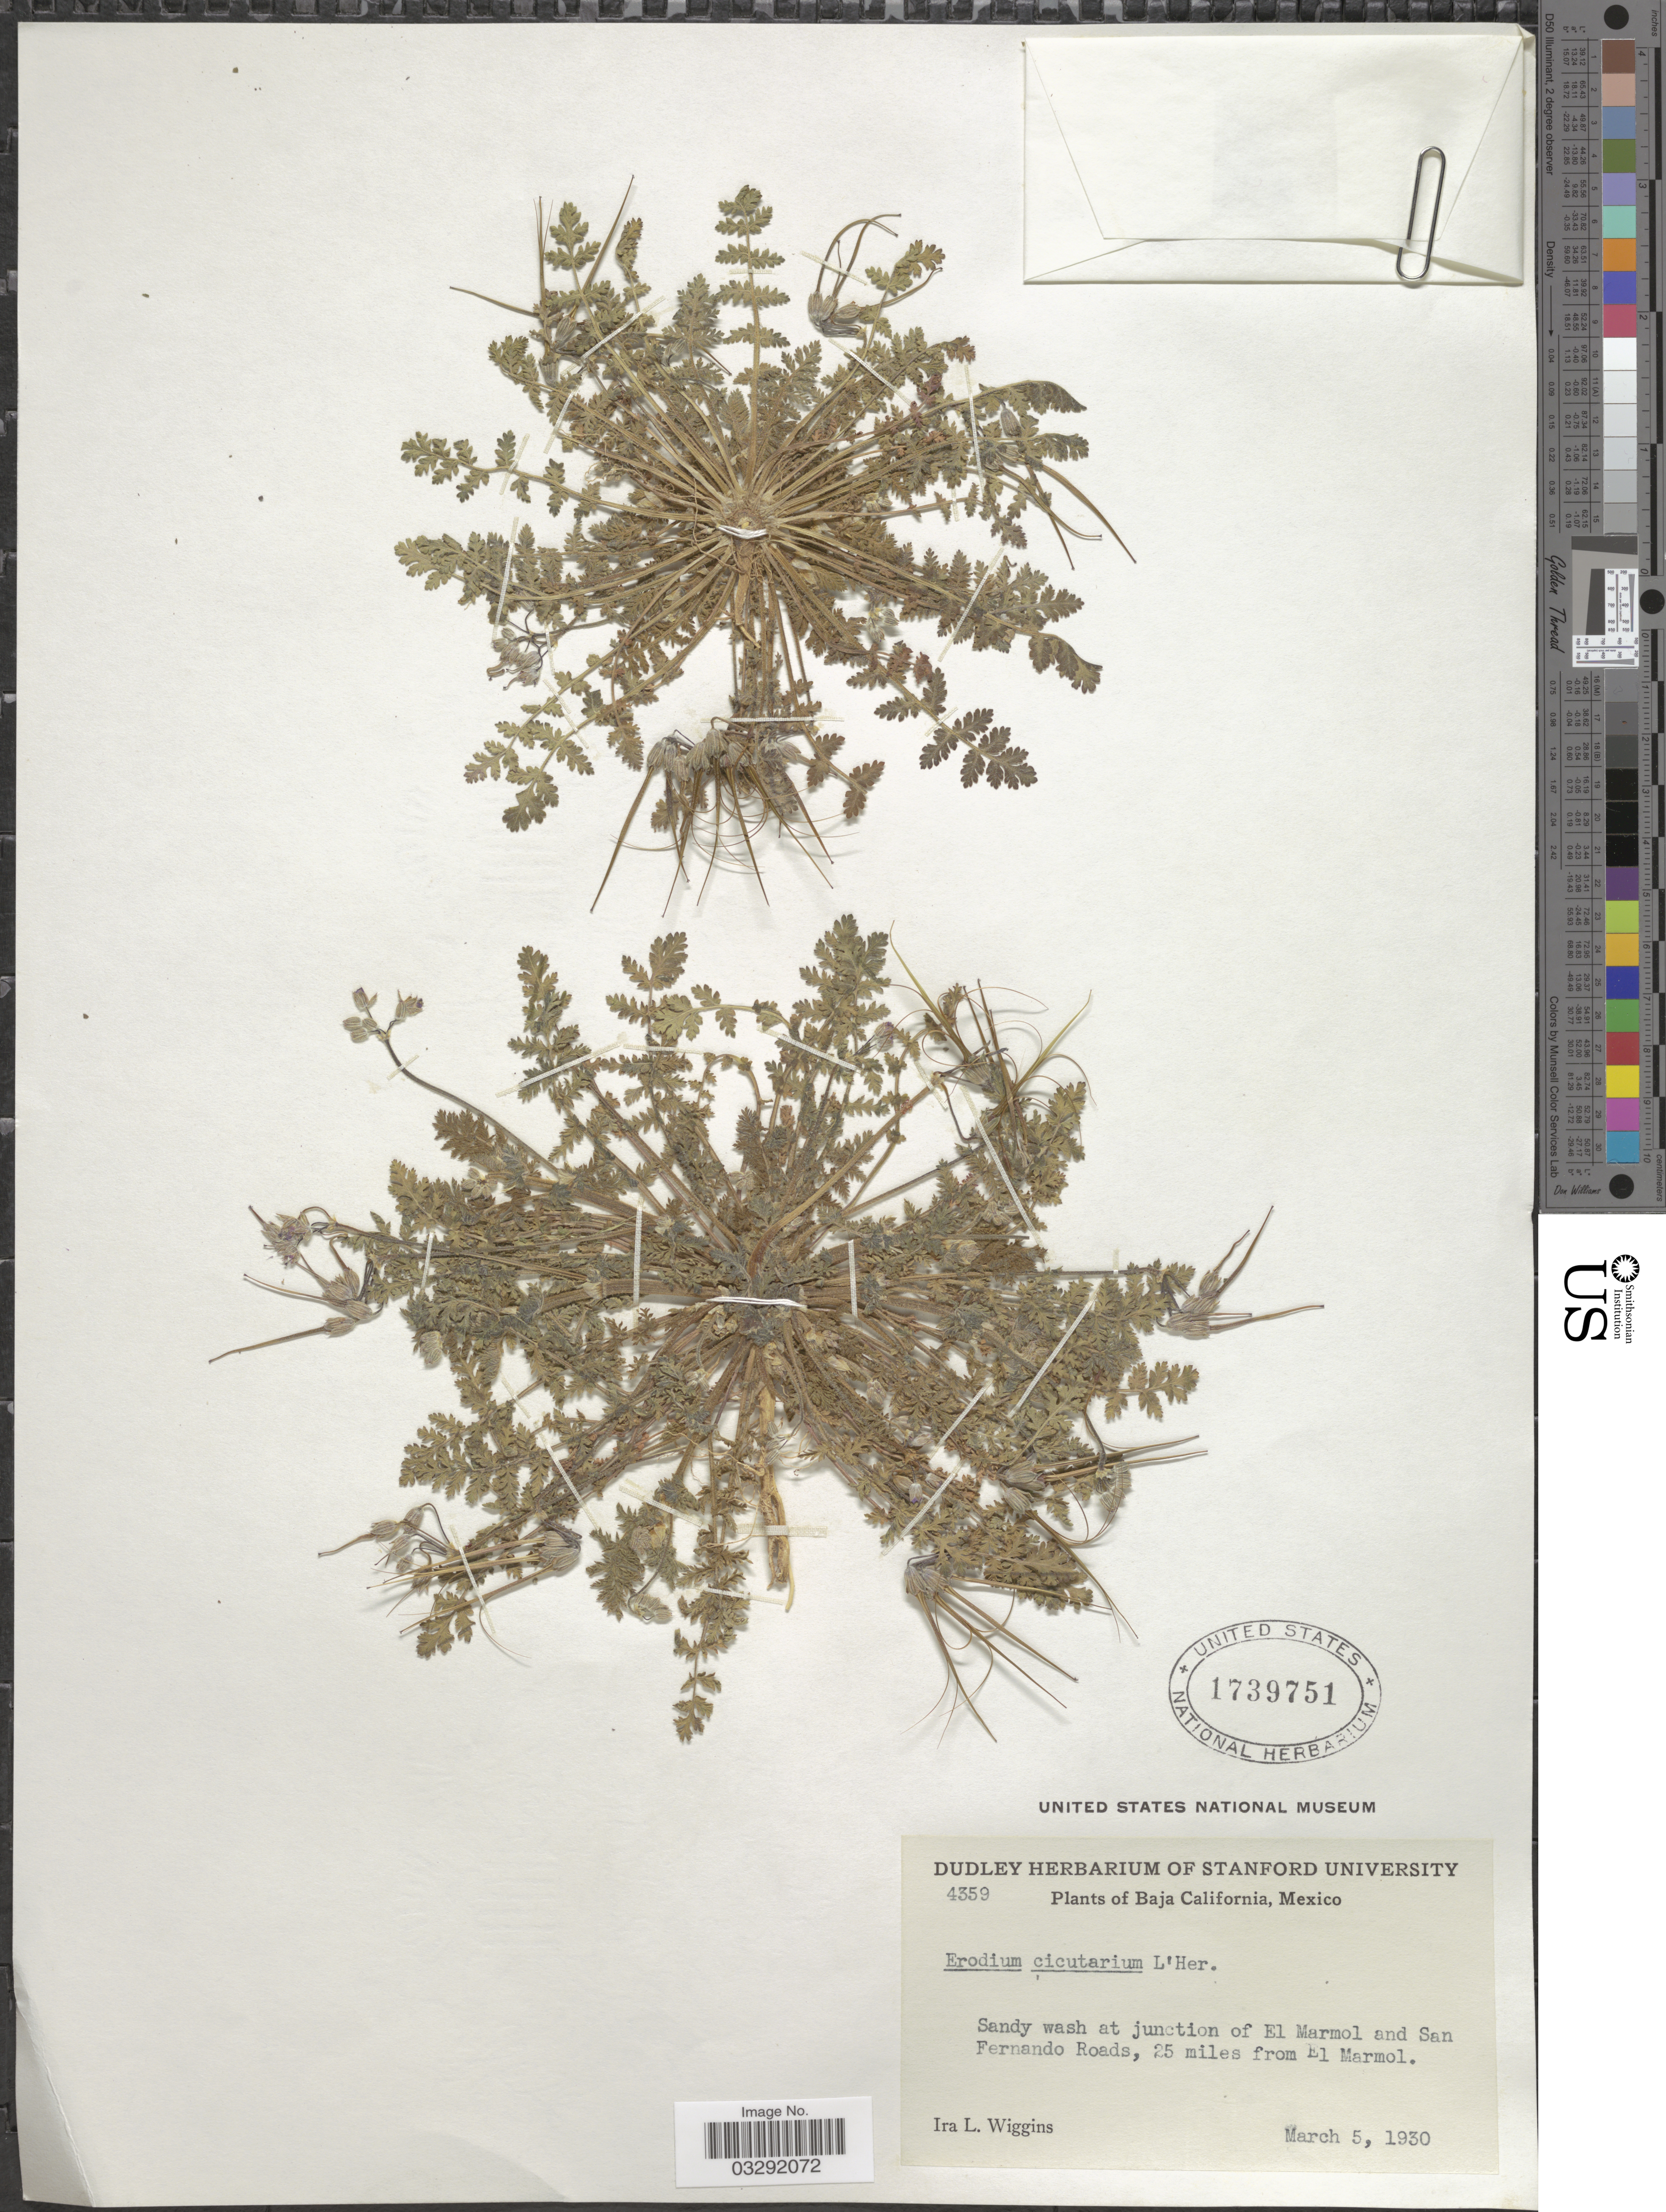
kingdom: Plantae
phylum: Tracheophyta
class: Magnoliopsida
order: Geraniales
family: Geraniaceae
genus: Erodium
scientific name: Erodium cicutarium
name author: (L.) L'Hér.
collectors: I. L. Wiggins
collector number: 4359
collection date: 1930-03-05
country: Mexico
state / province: Baja California Norte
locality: Sandy wash at junction of El Marmol and San Fernando Roads, 25 miles from El Marmol.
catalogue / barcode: US 1739751